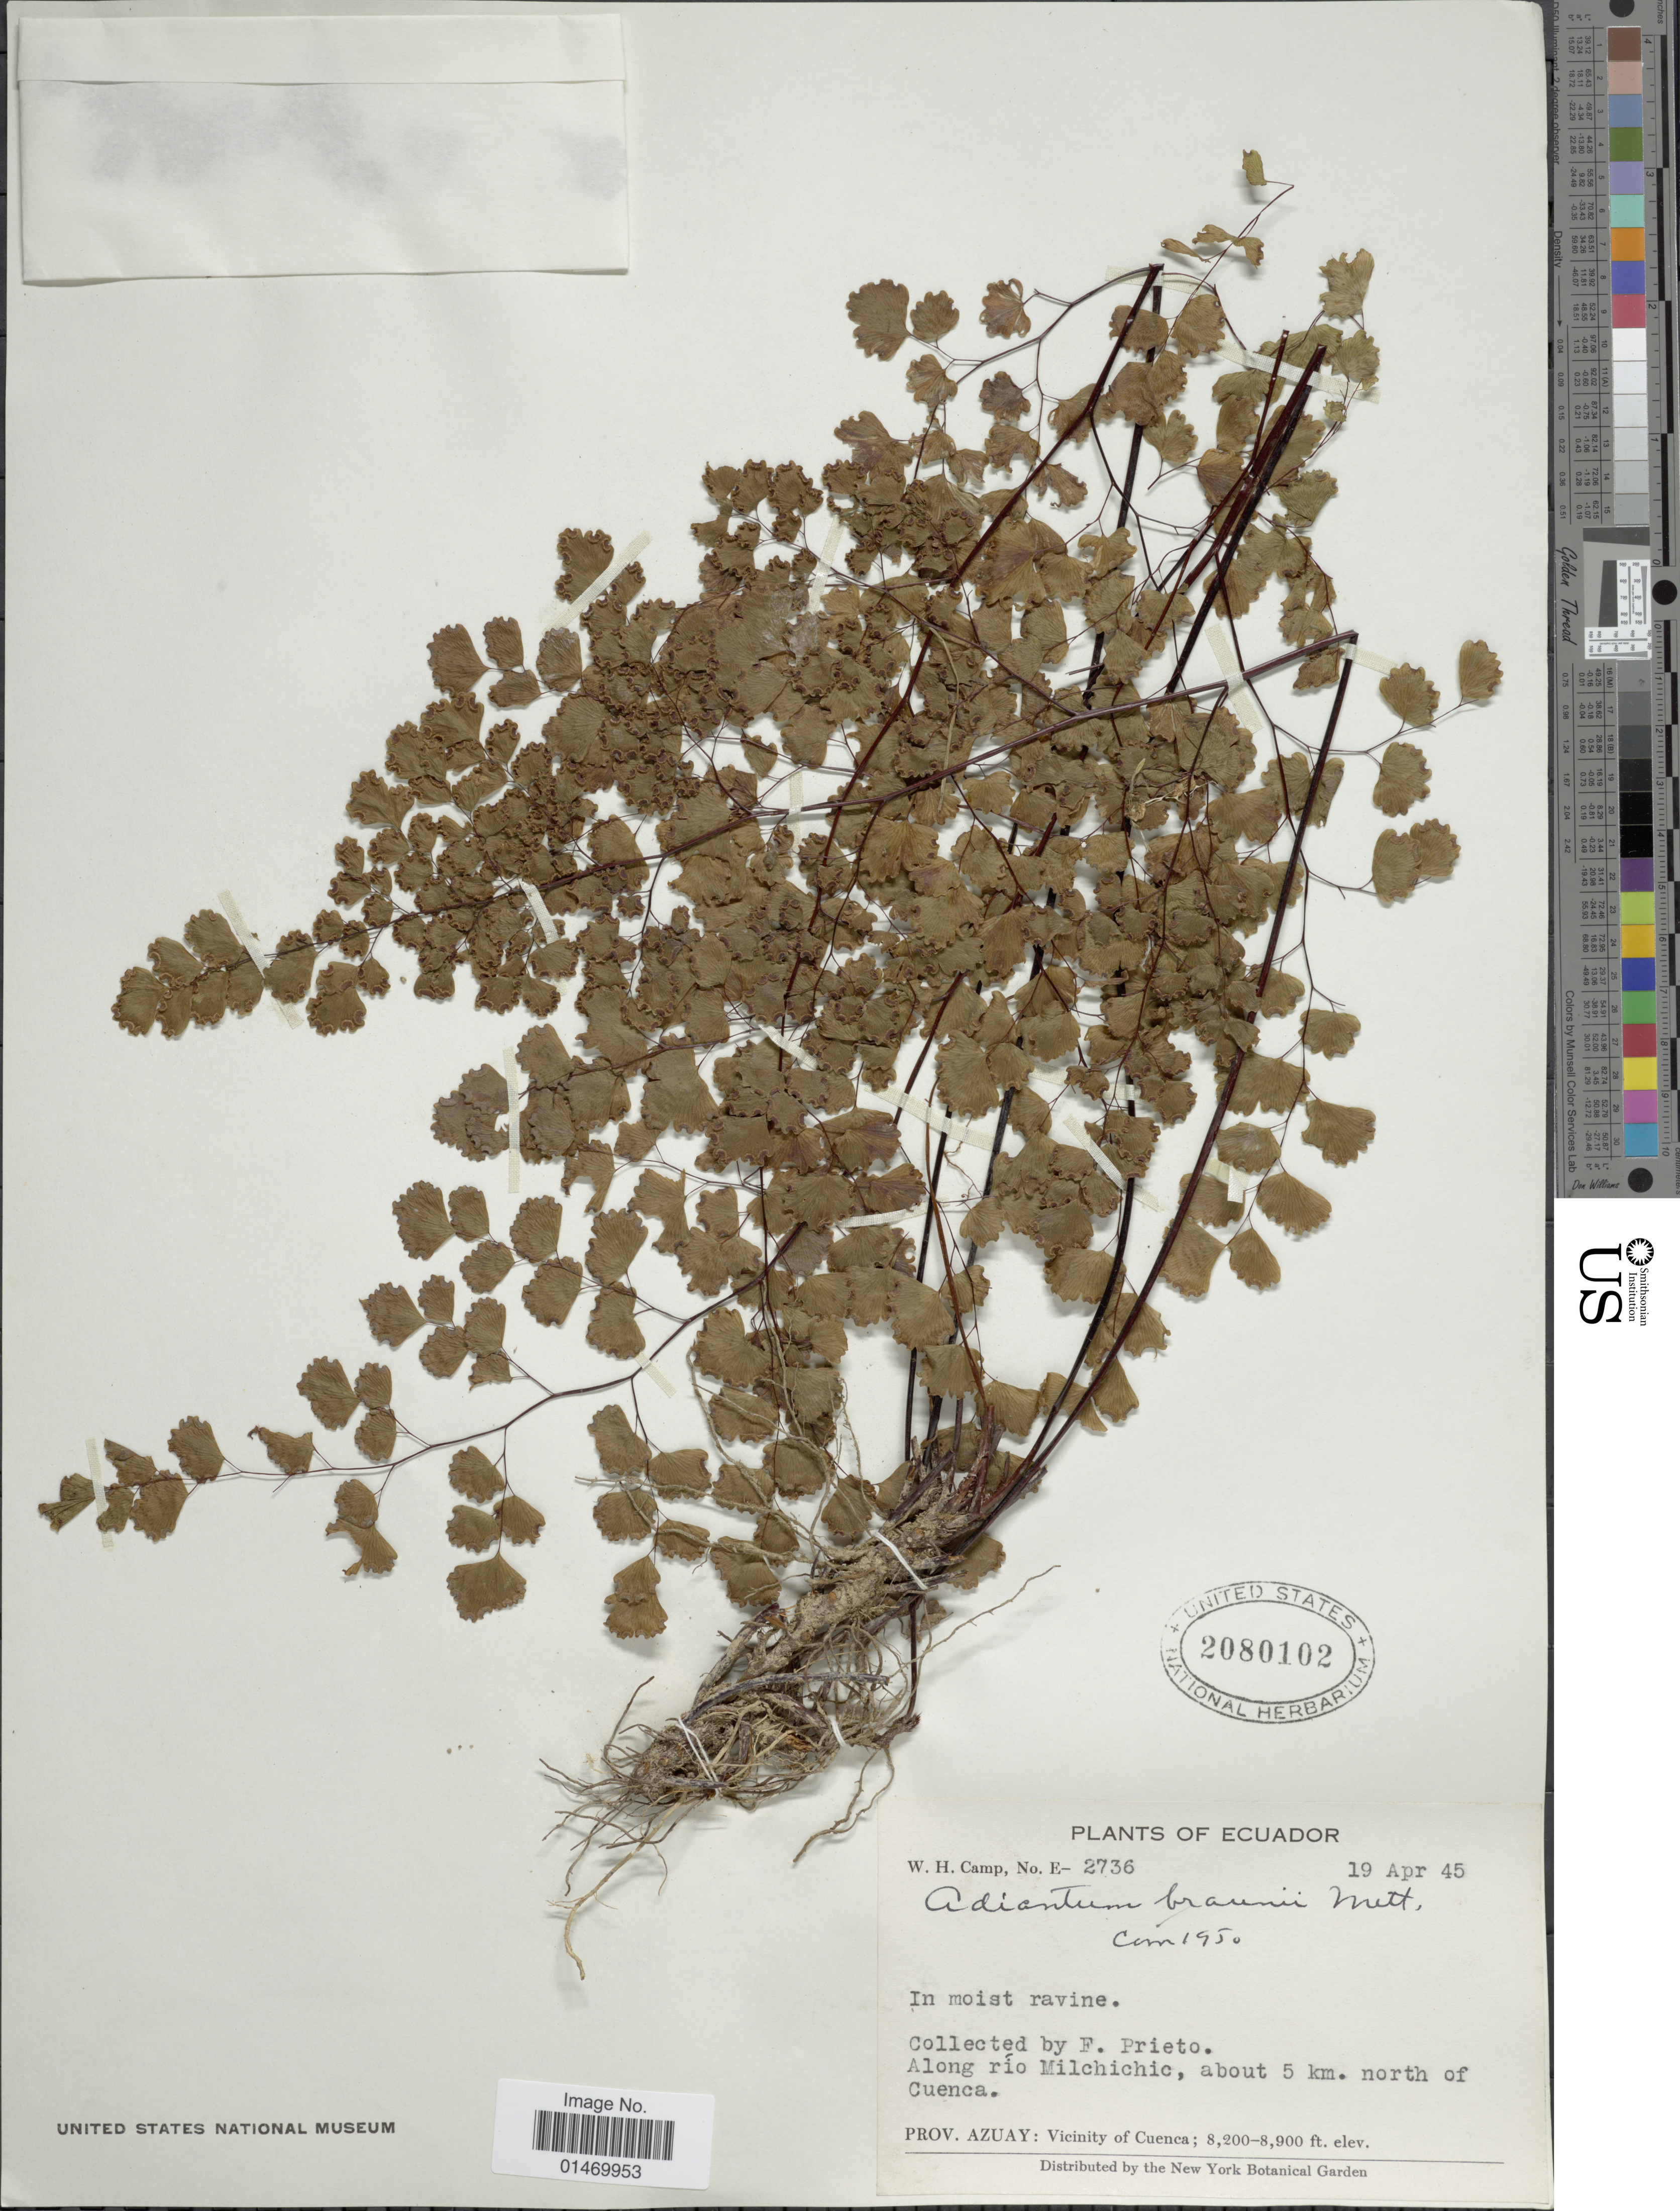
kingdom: Plantae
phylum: Tracheophyta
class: Polypodiopsida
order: Polypodiales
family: Pteridaceae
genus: Adiantum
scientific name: Adiantum braunii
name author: Mett. ex Kuhn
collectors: F. Prieto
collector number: E-2736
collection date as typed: Transcribed d/m/y: 19/4/45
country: Ecuador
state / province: Azuay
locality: Ecuador, along rio Milchichic, about 5 km. north of Cuenca, Vicinity of Cuenca.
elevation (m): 2499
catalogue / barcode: US 2080102